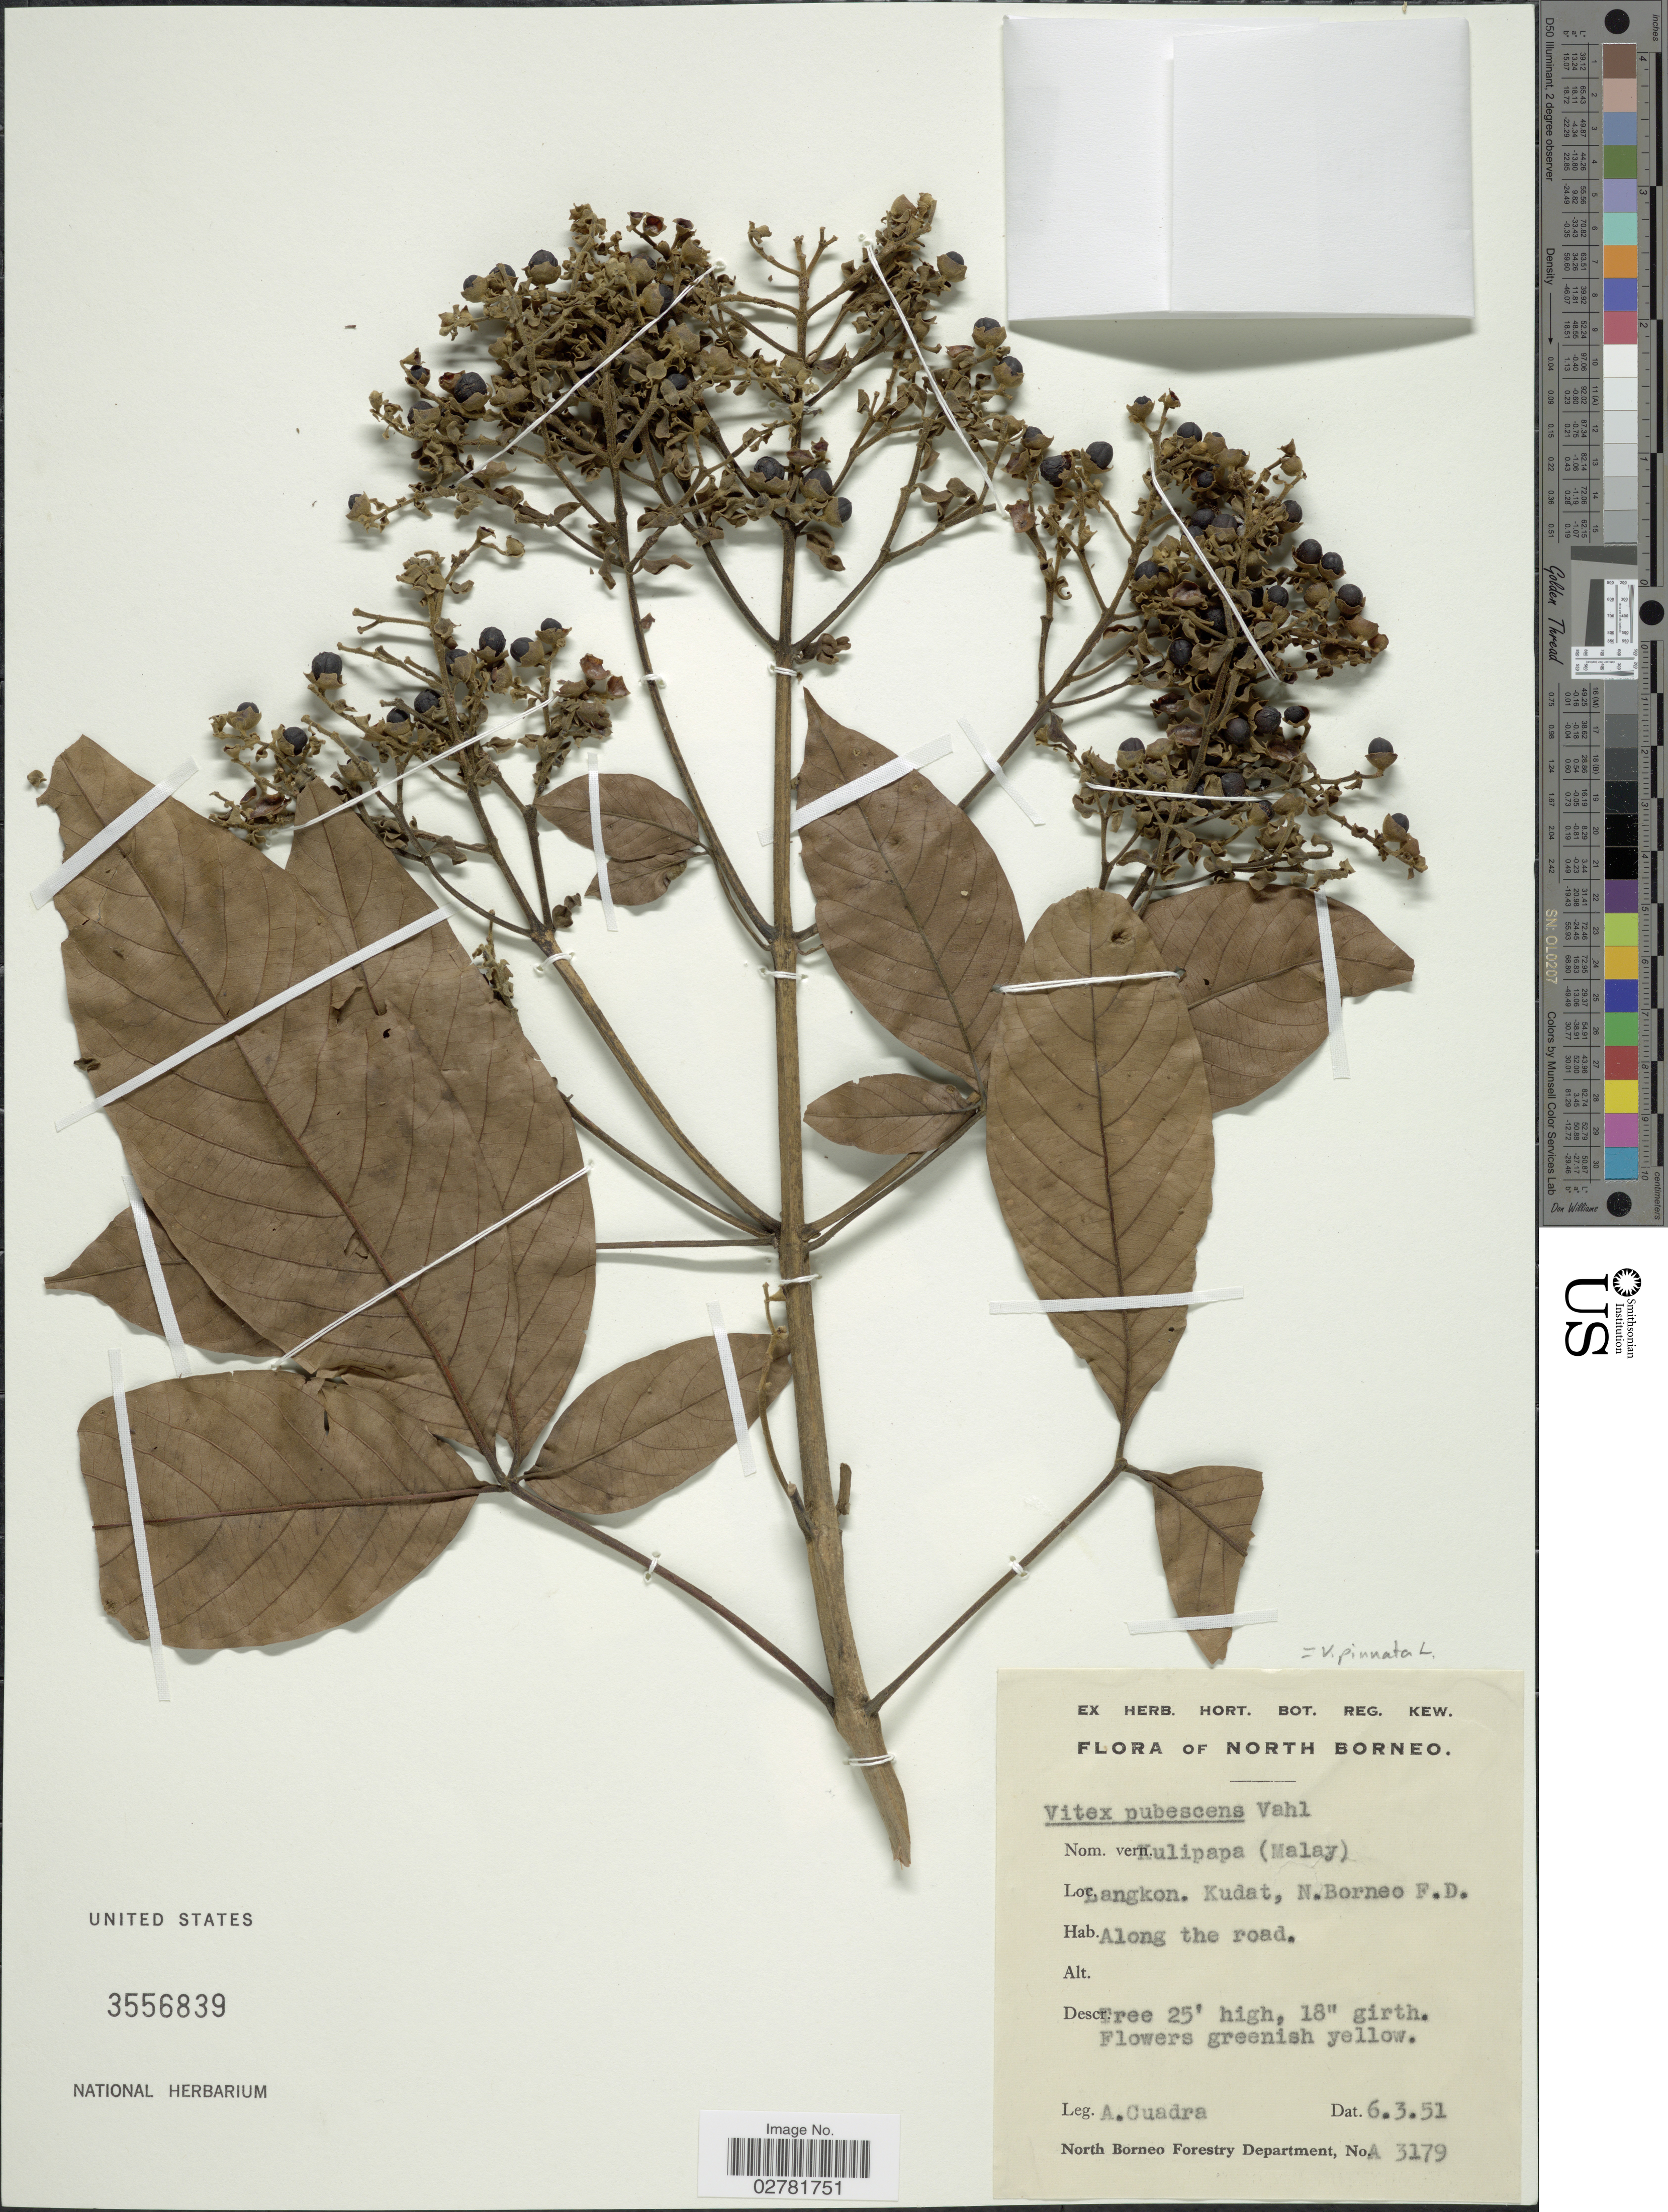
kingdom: Plantae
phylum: Tracheophyta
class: Magnoliopsida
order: Lamiales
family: Lamiaceae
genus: Vitex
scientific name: Vitex pubescens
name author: Vahl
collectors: A. Cuadra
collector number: A3179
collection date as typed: Transcribed d/m/y: 6/3/51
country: Malaysia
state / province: Sabah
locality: North Borneo. Langkon. Kudat, N. Borneo F.D.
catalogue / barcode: US 3556839